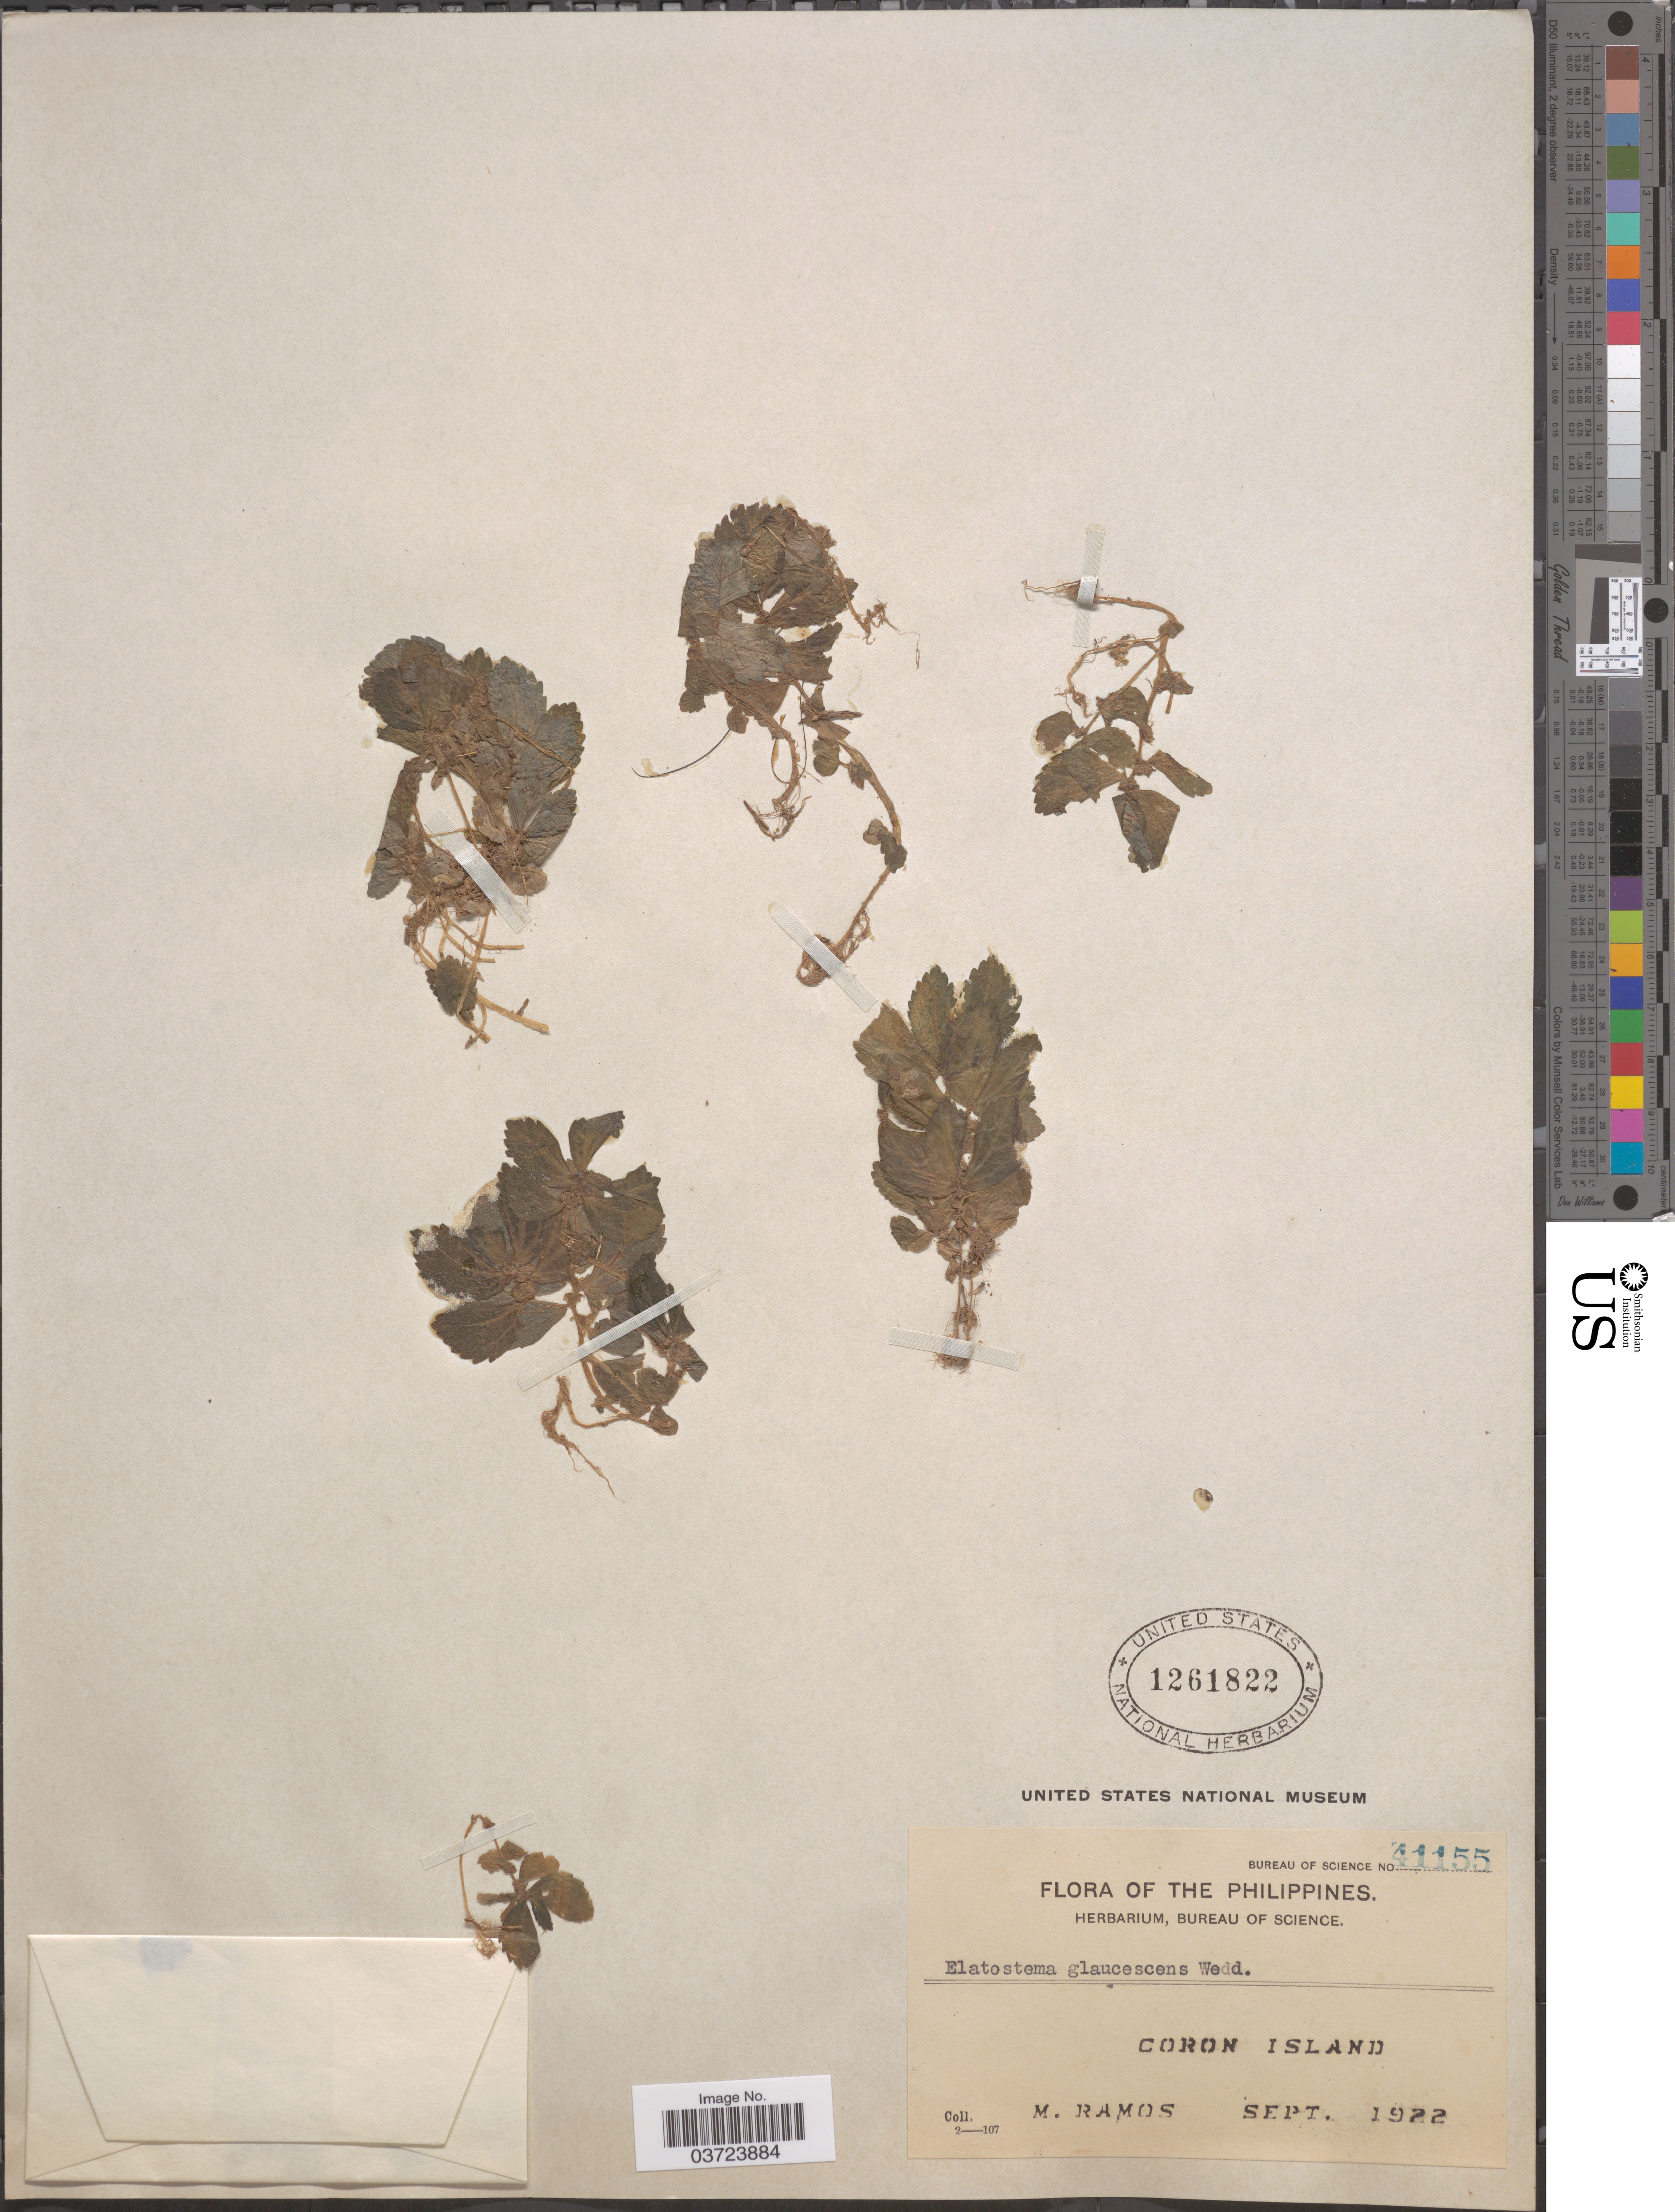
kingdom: Plantae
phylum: Tracheophyta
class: Magnoliopsida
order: Rosales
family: Urticaceae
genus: Elatostema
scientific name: Elatostema glaucescens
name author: Wedd.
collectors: M. Ramos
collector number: Bureau of Science 41155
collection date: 1922-09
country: Philippines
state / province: Mimaropa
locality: Coron Island.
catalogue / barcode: US 1261822